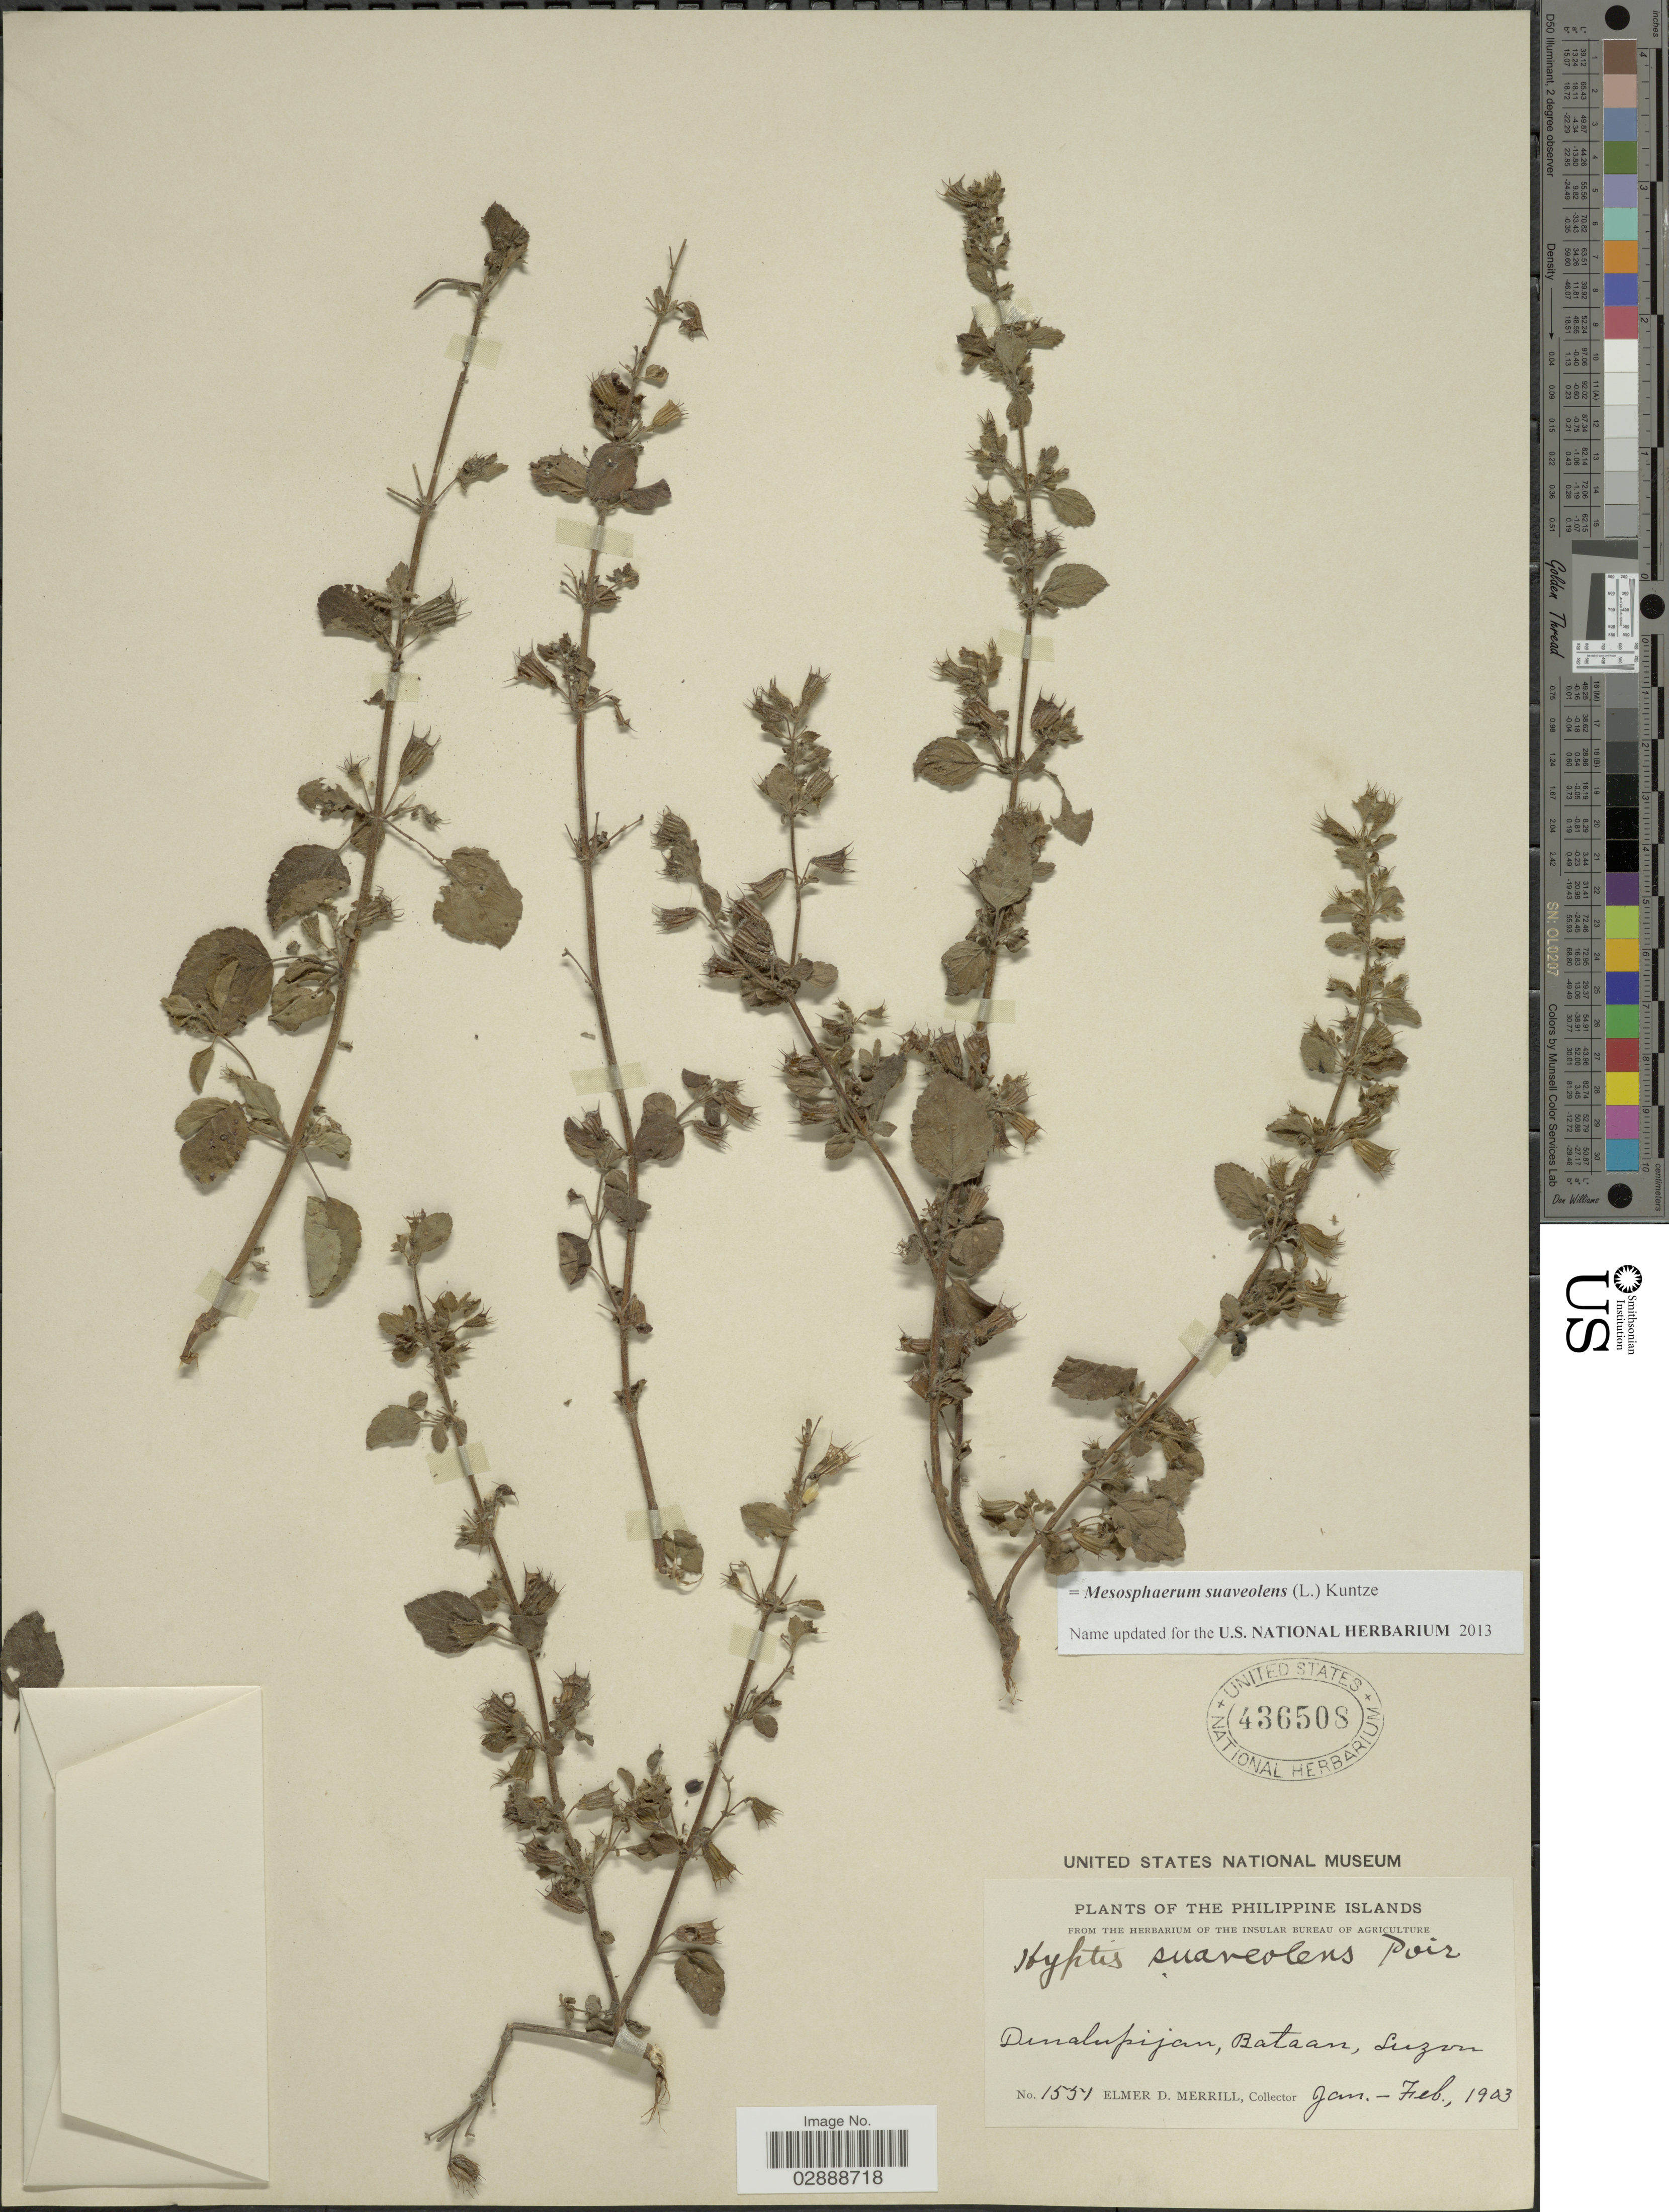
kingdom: Plantae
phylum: Tracheophyta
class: Magnoliopsida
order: Lamiales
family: Lamiaceae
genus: Mesosphaerum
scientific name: Mesosphaerum suaveolens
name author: (L.) Kuntze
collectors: E. D. Merrill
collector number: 1551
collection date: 1903-01/1903-02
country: Philippines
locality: Dinalupijan, Bataan, Luzon.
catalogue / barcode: US 436508